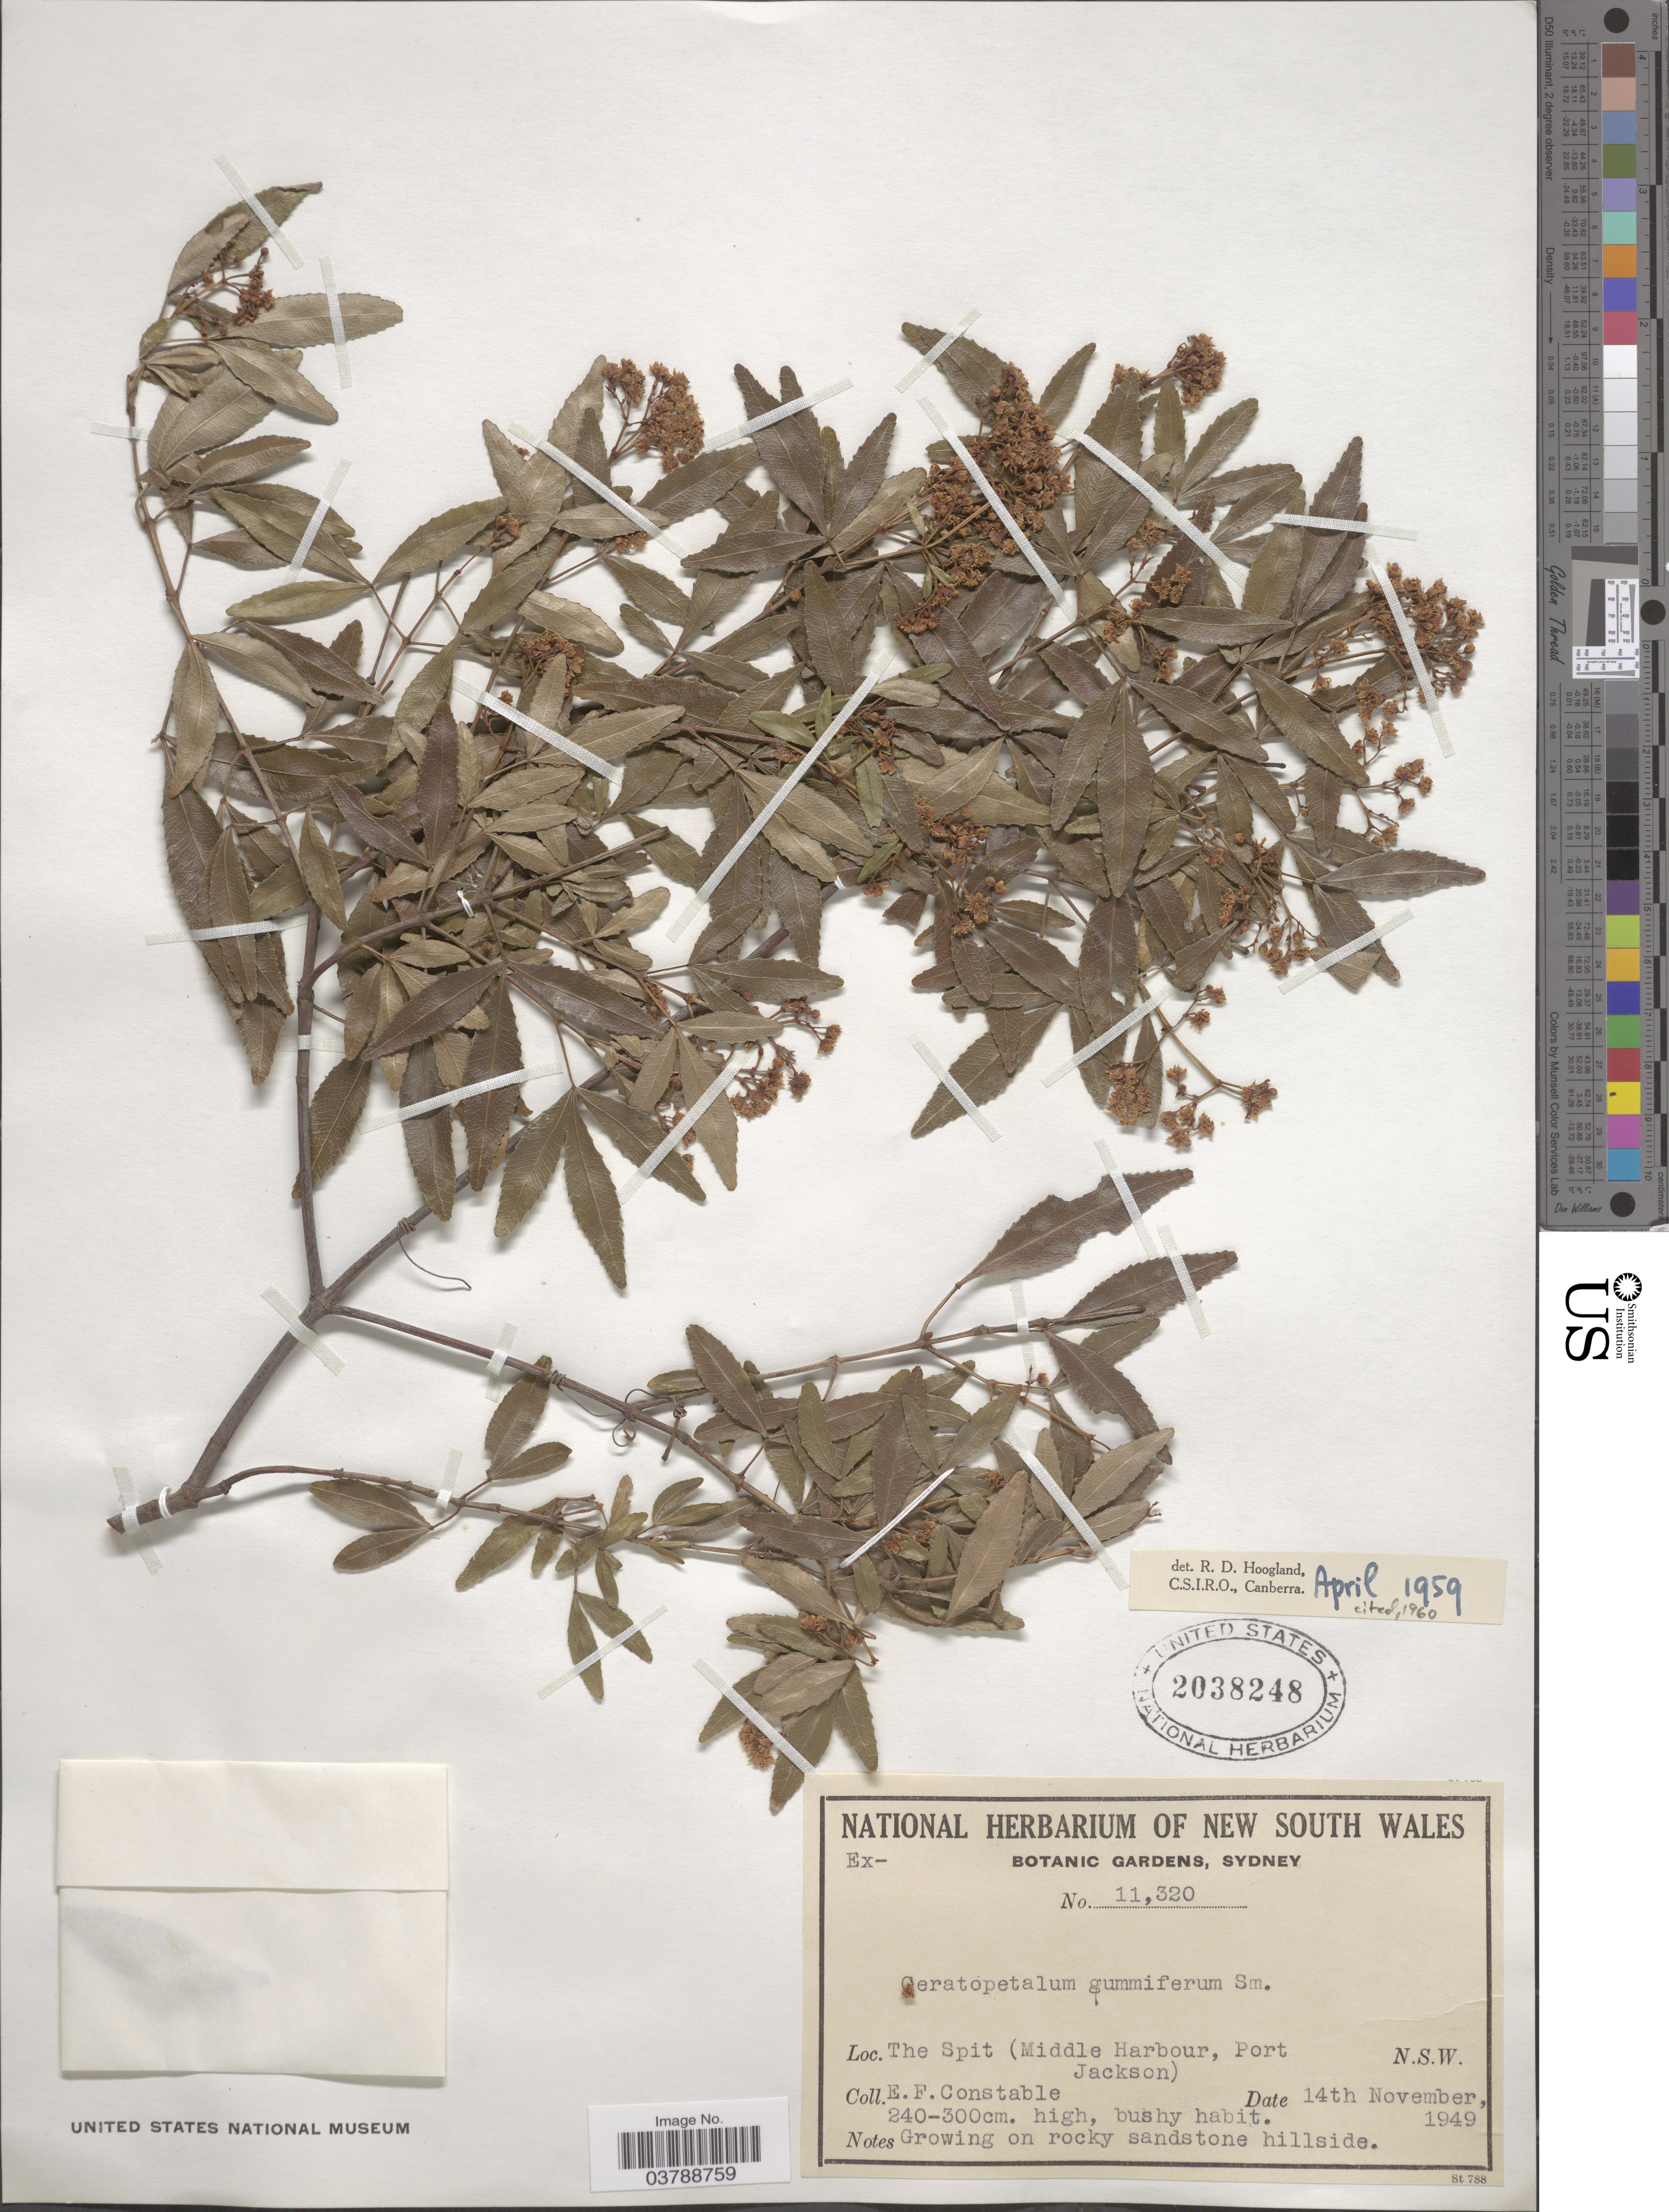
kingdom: Plantae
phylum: Tracheophyta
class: Magnoliopsida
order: Oxalidales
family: Cunoniaceae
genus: Ceratopetalum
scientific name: Ceratopetalum gummiferum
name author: Sm.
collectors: E. F. Constable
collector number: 11320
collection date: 1949-11-14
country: Australia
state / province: New South Wales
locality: The Spit ( Middle Harbour, Port Jackson).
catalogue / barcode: US 2038248